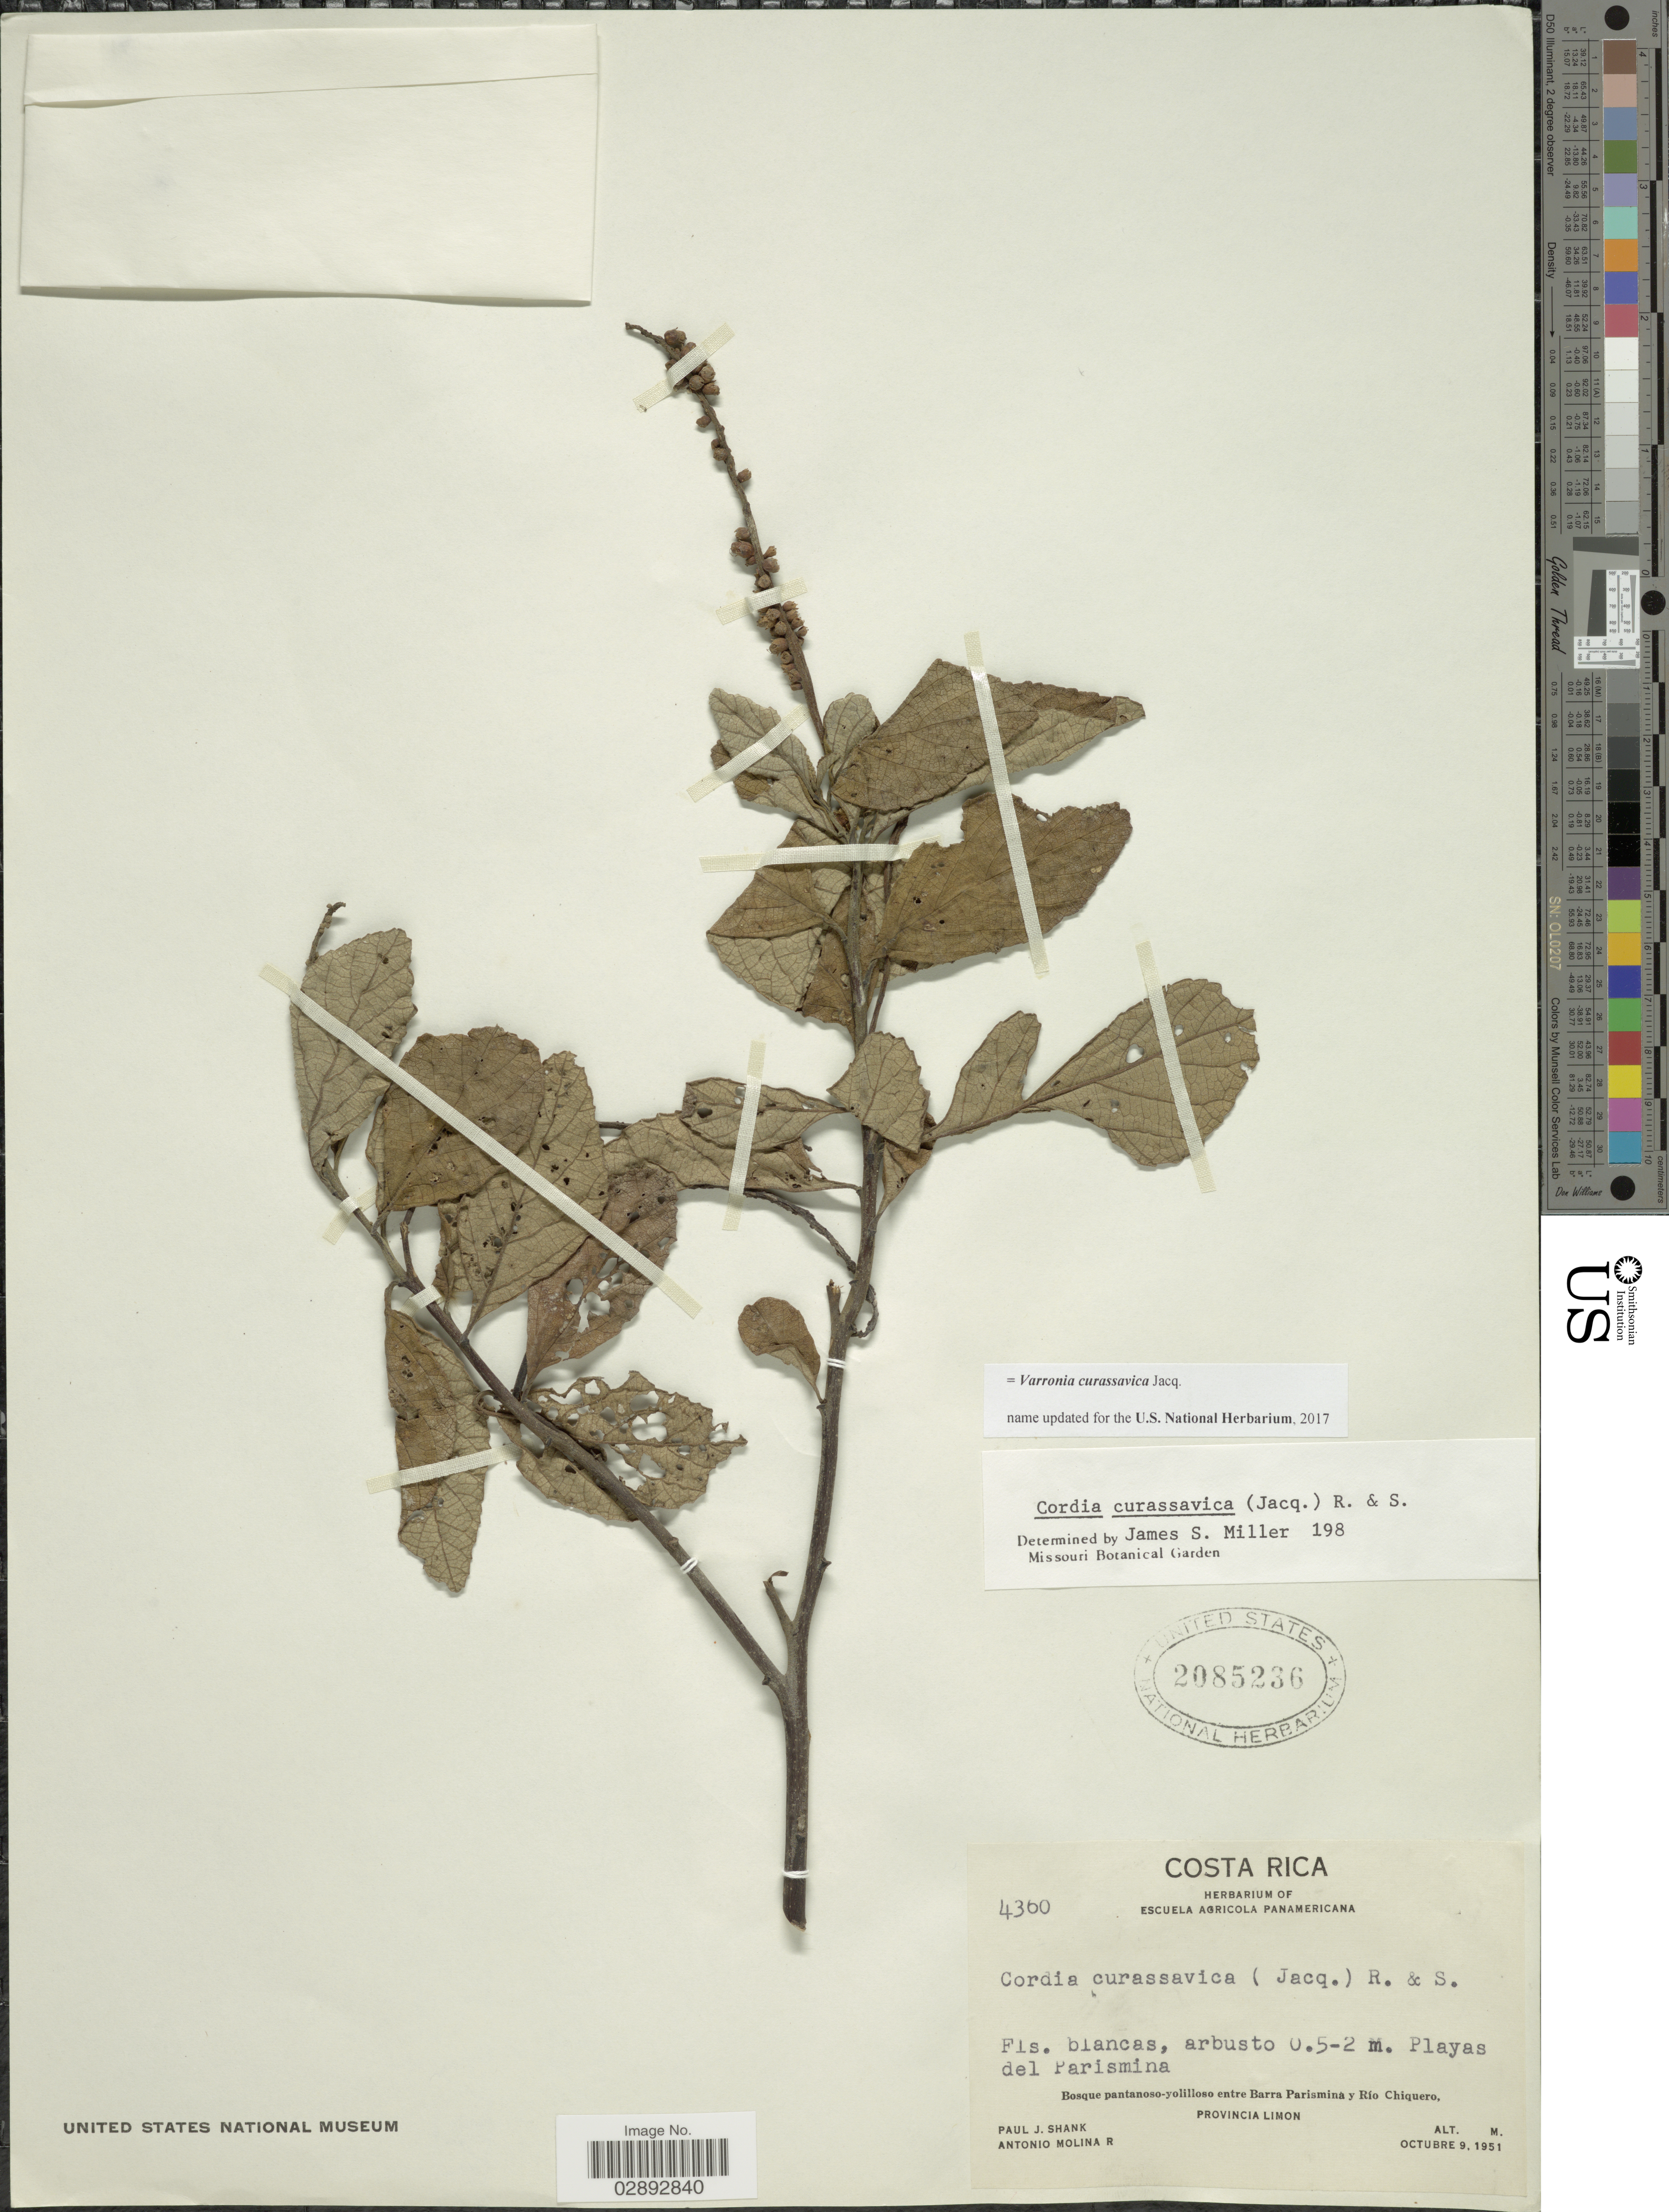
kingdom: Plantae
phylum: Tracheophyta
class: Magnoliopsida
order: Boraginales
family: Cordiaceae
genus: Varronia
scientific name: Varronia curassavica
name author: Jacq.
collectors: P. J. Shank & A. Molina R.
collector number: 4360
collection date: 1951-10-09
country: Costa Rica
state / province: Limón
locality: Playas del Parismina. Bosque pantanoso-yolilloso entre Barra Parismina y Río Chiquero. Provincia Limon.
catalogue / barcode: US 2085236